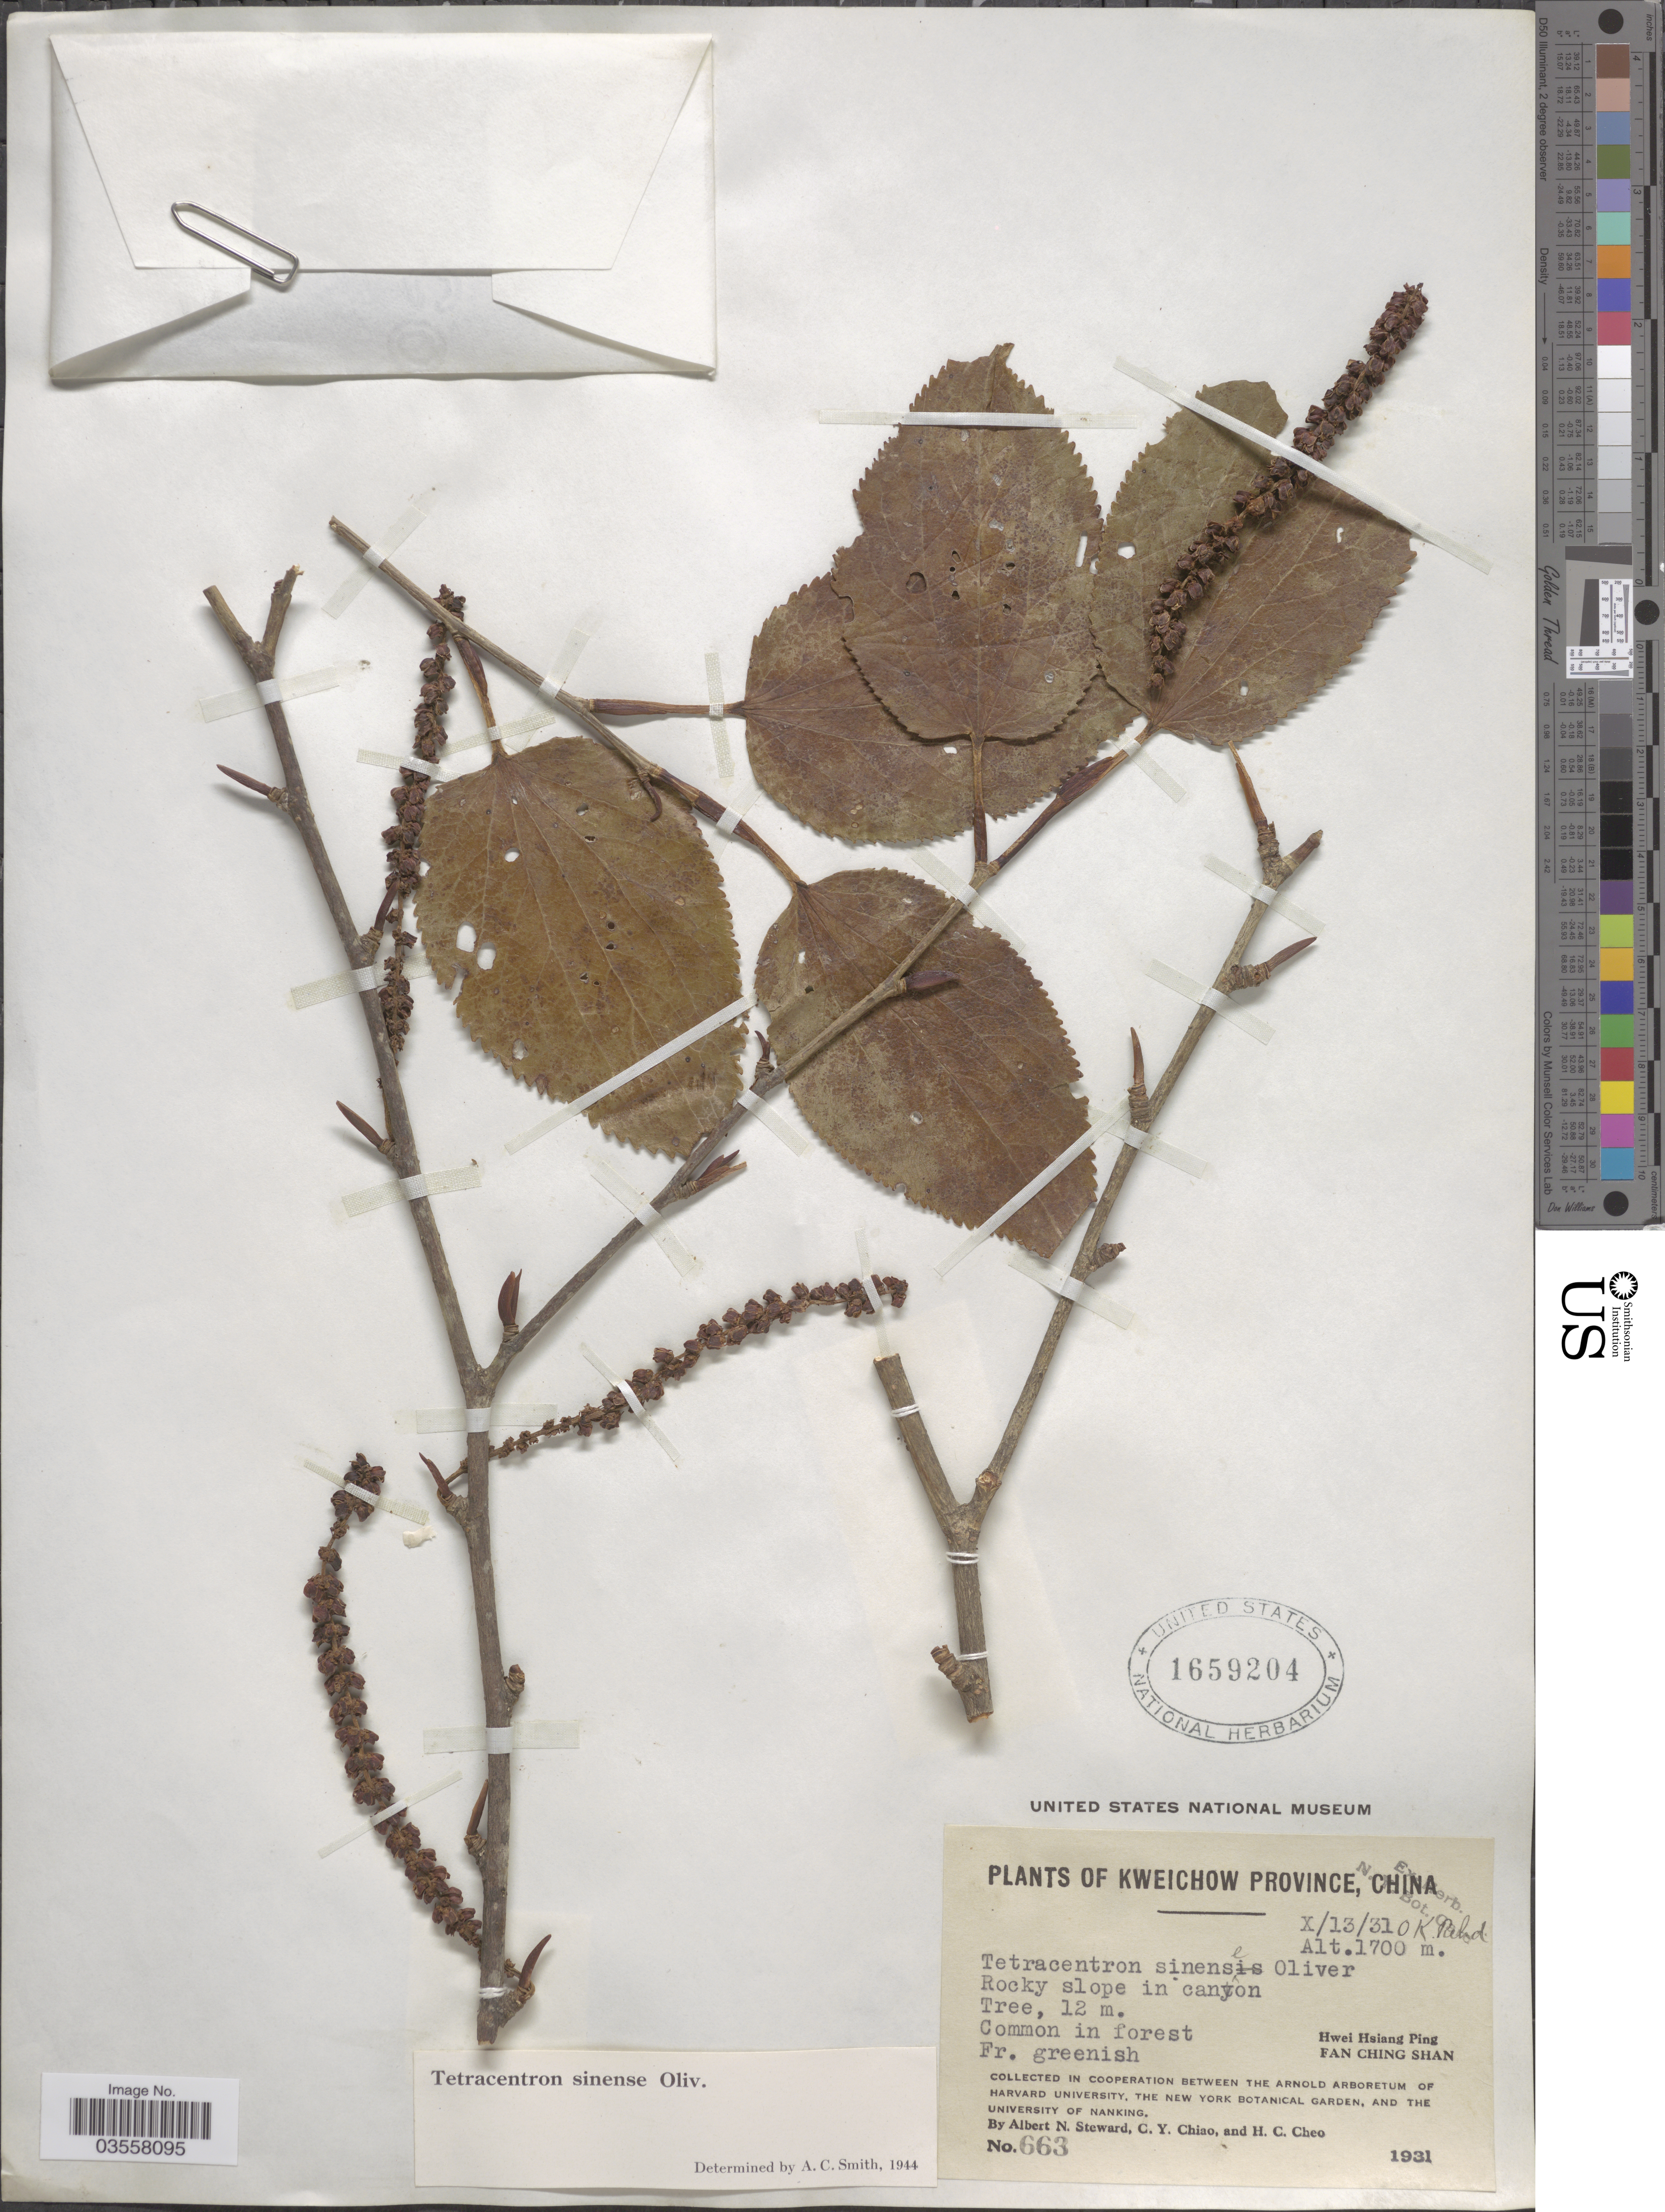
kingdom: Plantae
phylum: Tracheophyta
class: Magnoliopsida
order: Trochodendrales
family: Trochodendraceae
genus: Tetracentron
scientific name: Tetracentron sinense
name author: Oliv.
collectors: A. N. Steward, C. Y. Chiao & H. Cheo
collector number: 663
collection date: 1931-10-13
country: China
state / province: Guizhou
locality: Kweichow Province. Hwei Hsiang Ping, Fan Ching Shan.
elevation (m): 1700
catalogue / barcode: US 1659204